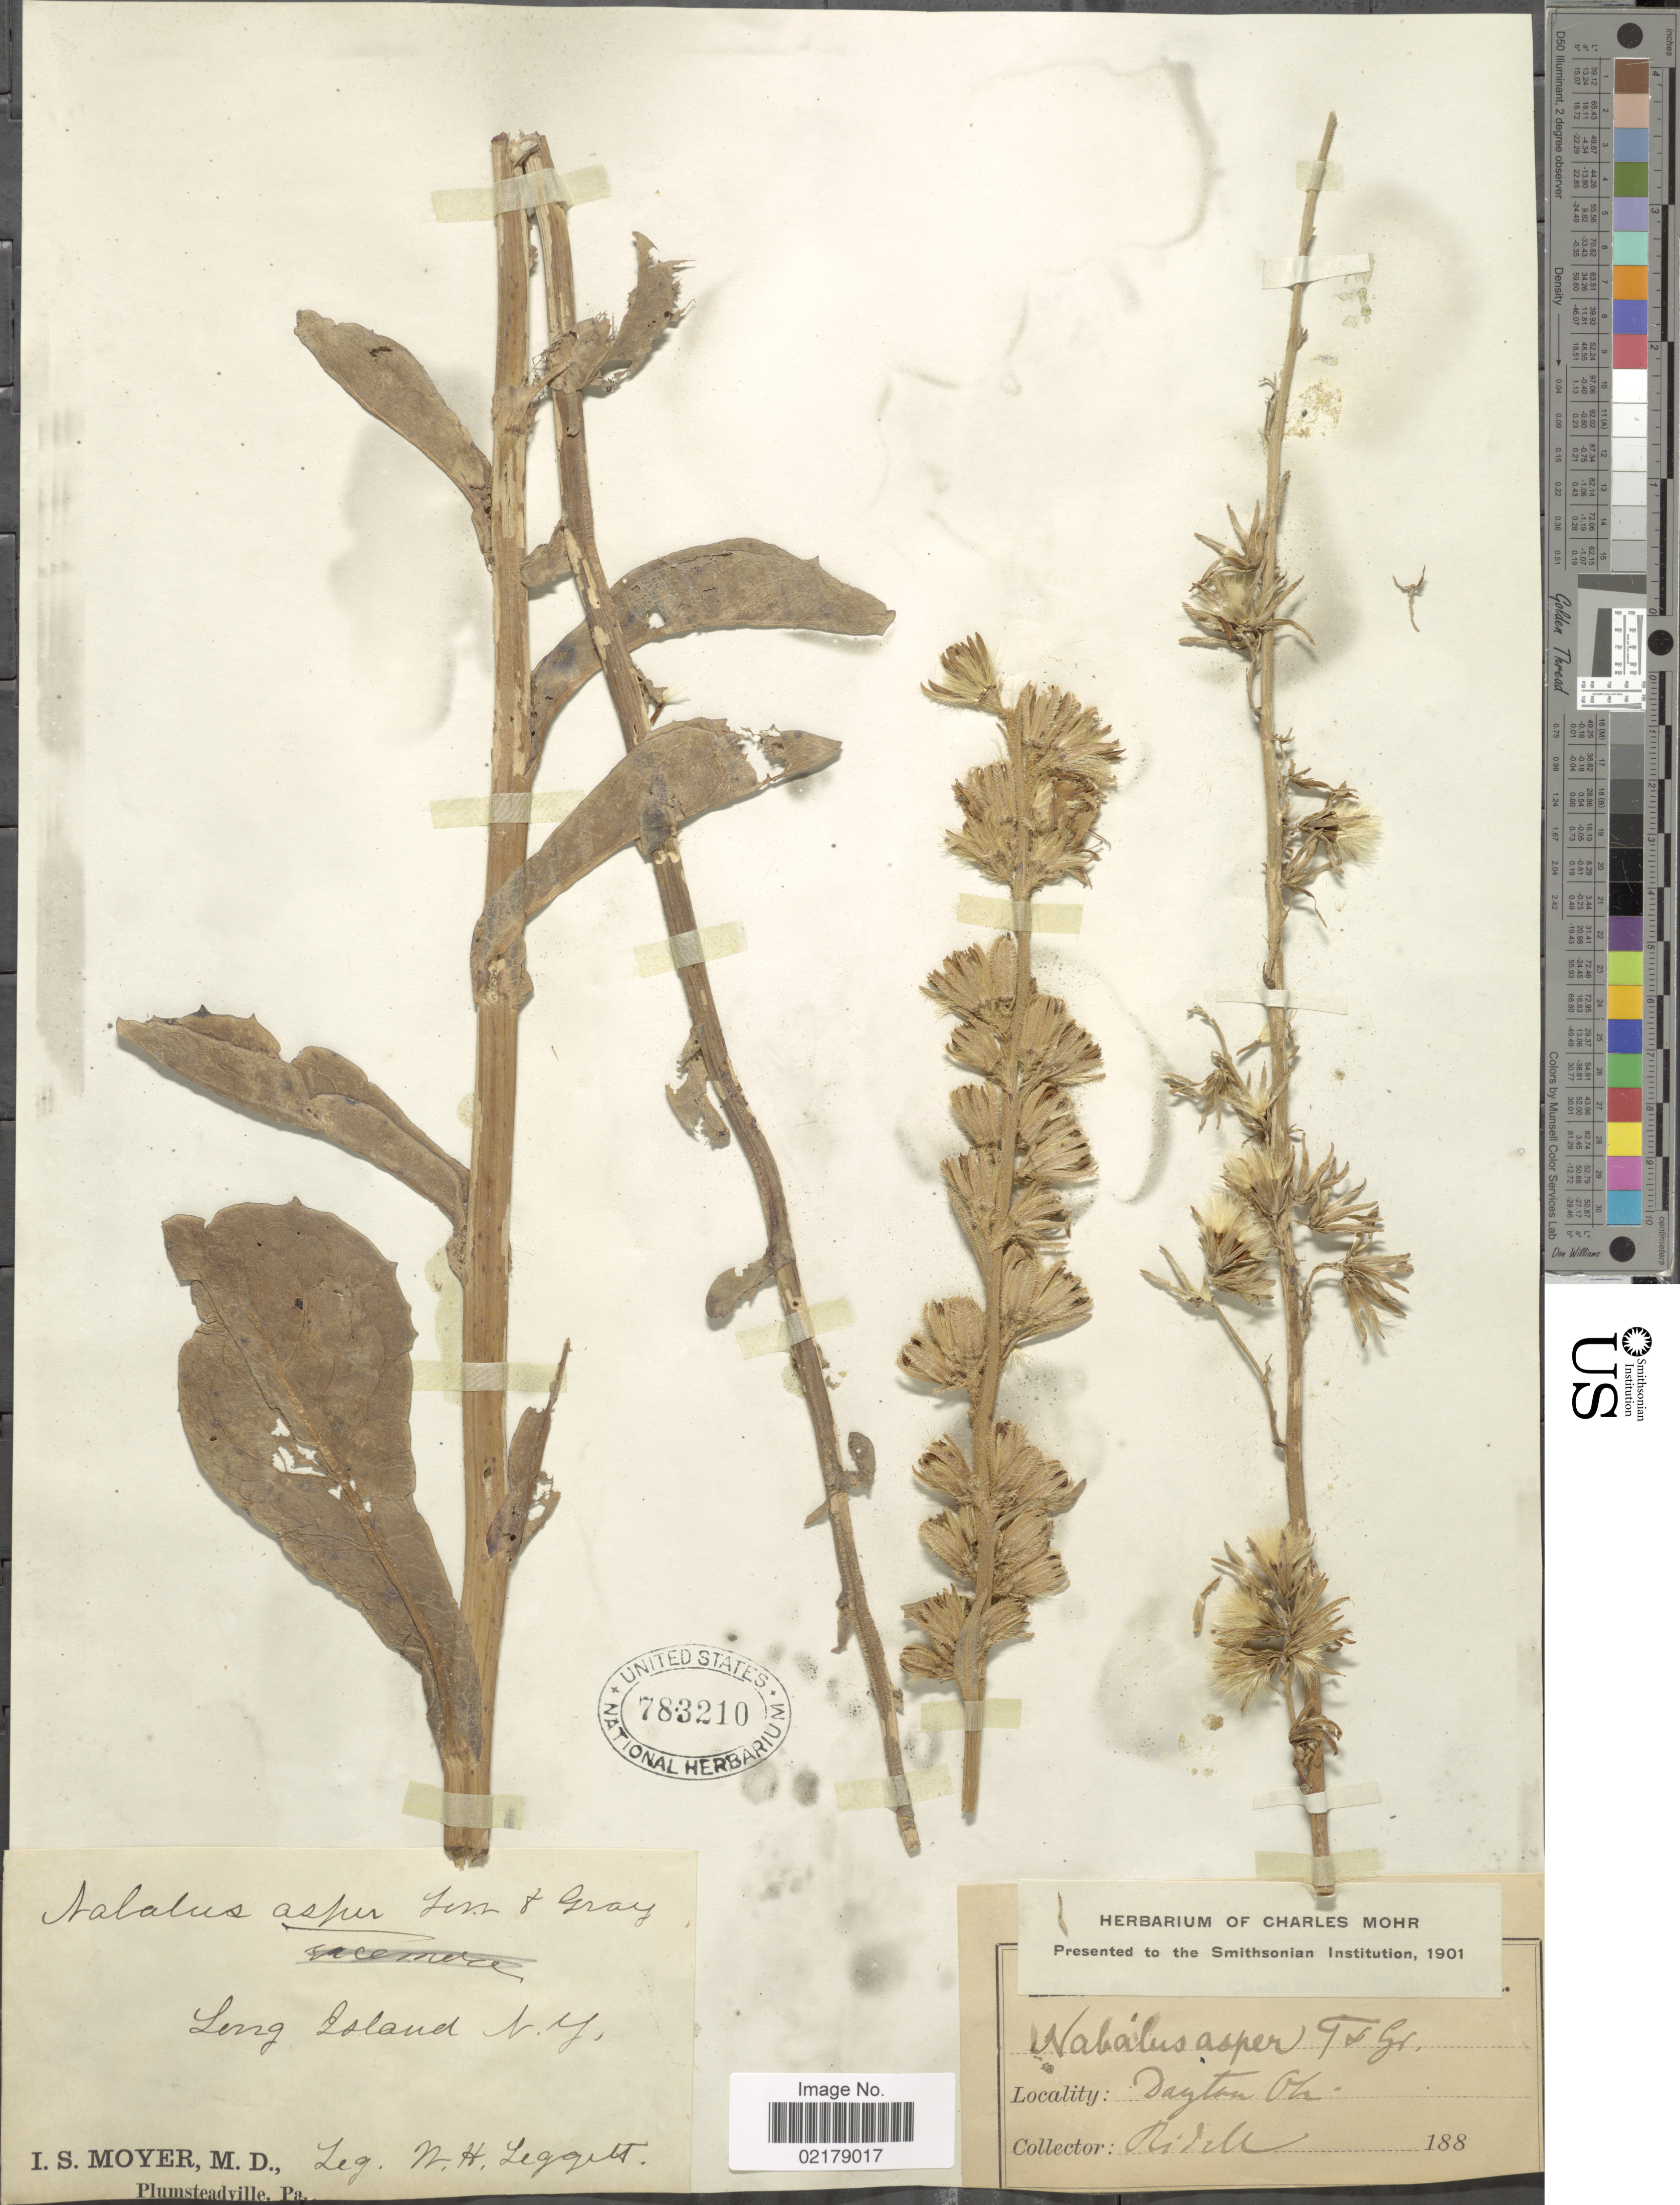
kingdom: Plantae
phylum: Tracheophyta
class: Magnoliopsida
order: Asterales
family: Asteraceae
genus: Prenanthes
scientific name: Prenanthes aspera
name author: Michx.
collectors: -. Ridell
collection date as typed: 188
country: United States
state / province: Ohio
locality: Dayton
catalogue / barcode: US 783210